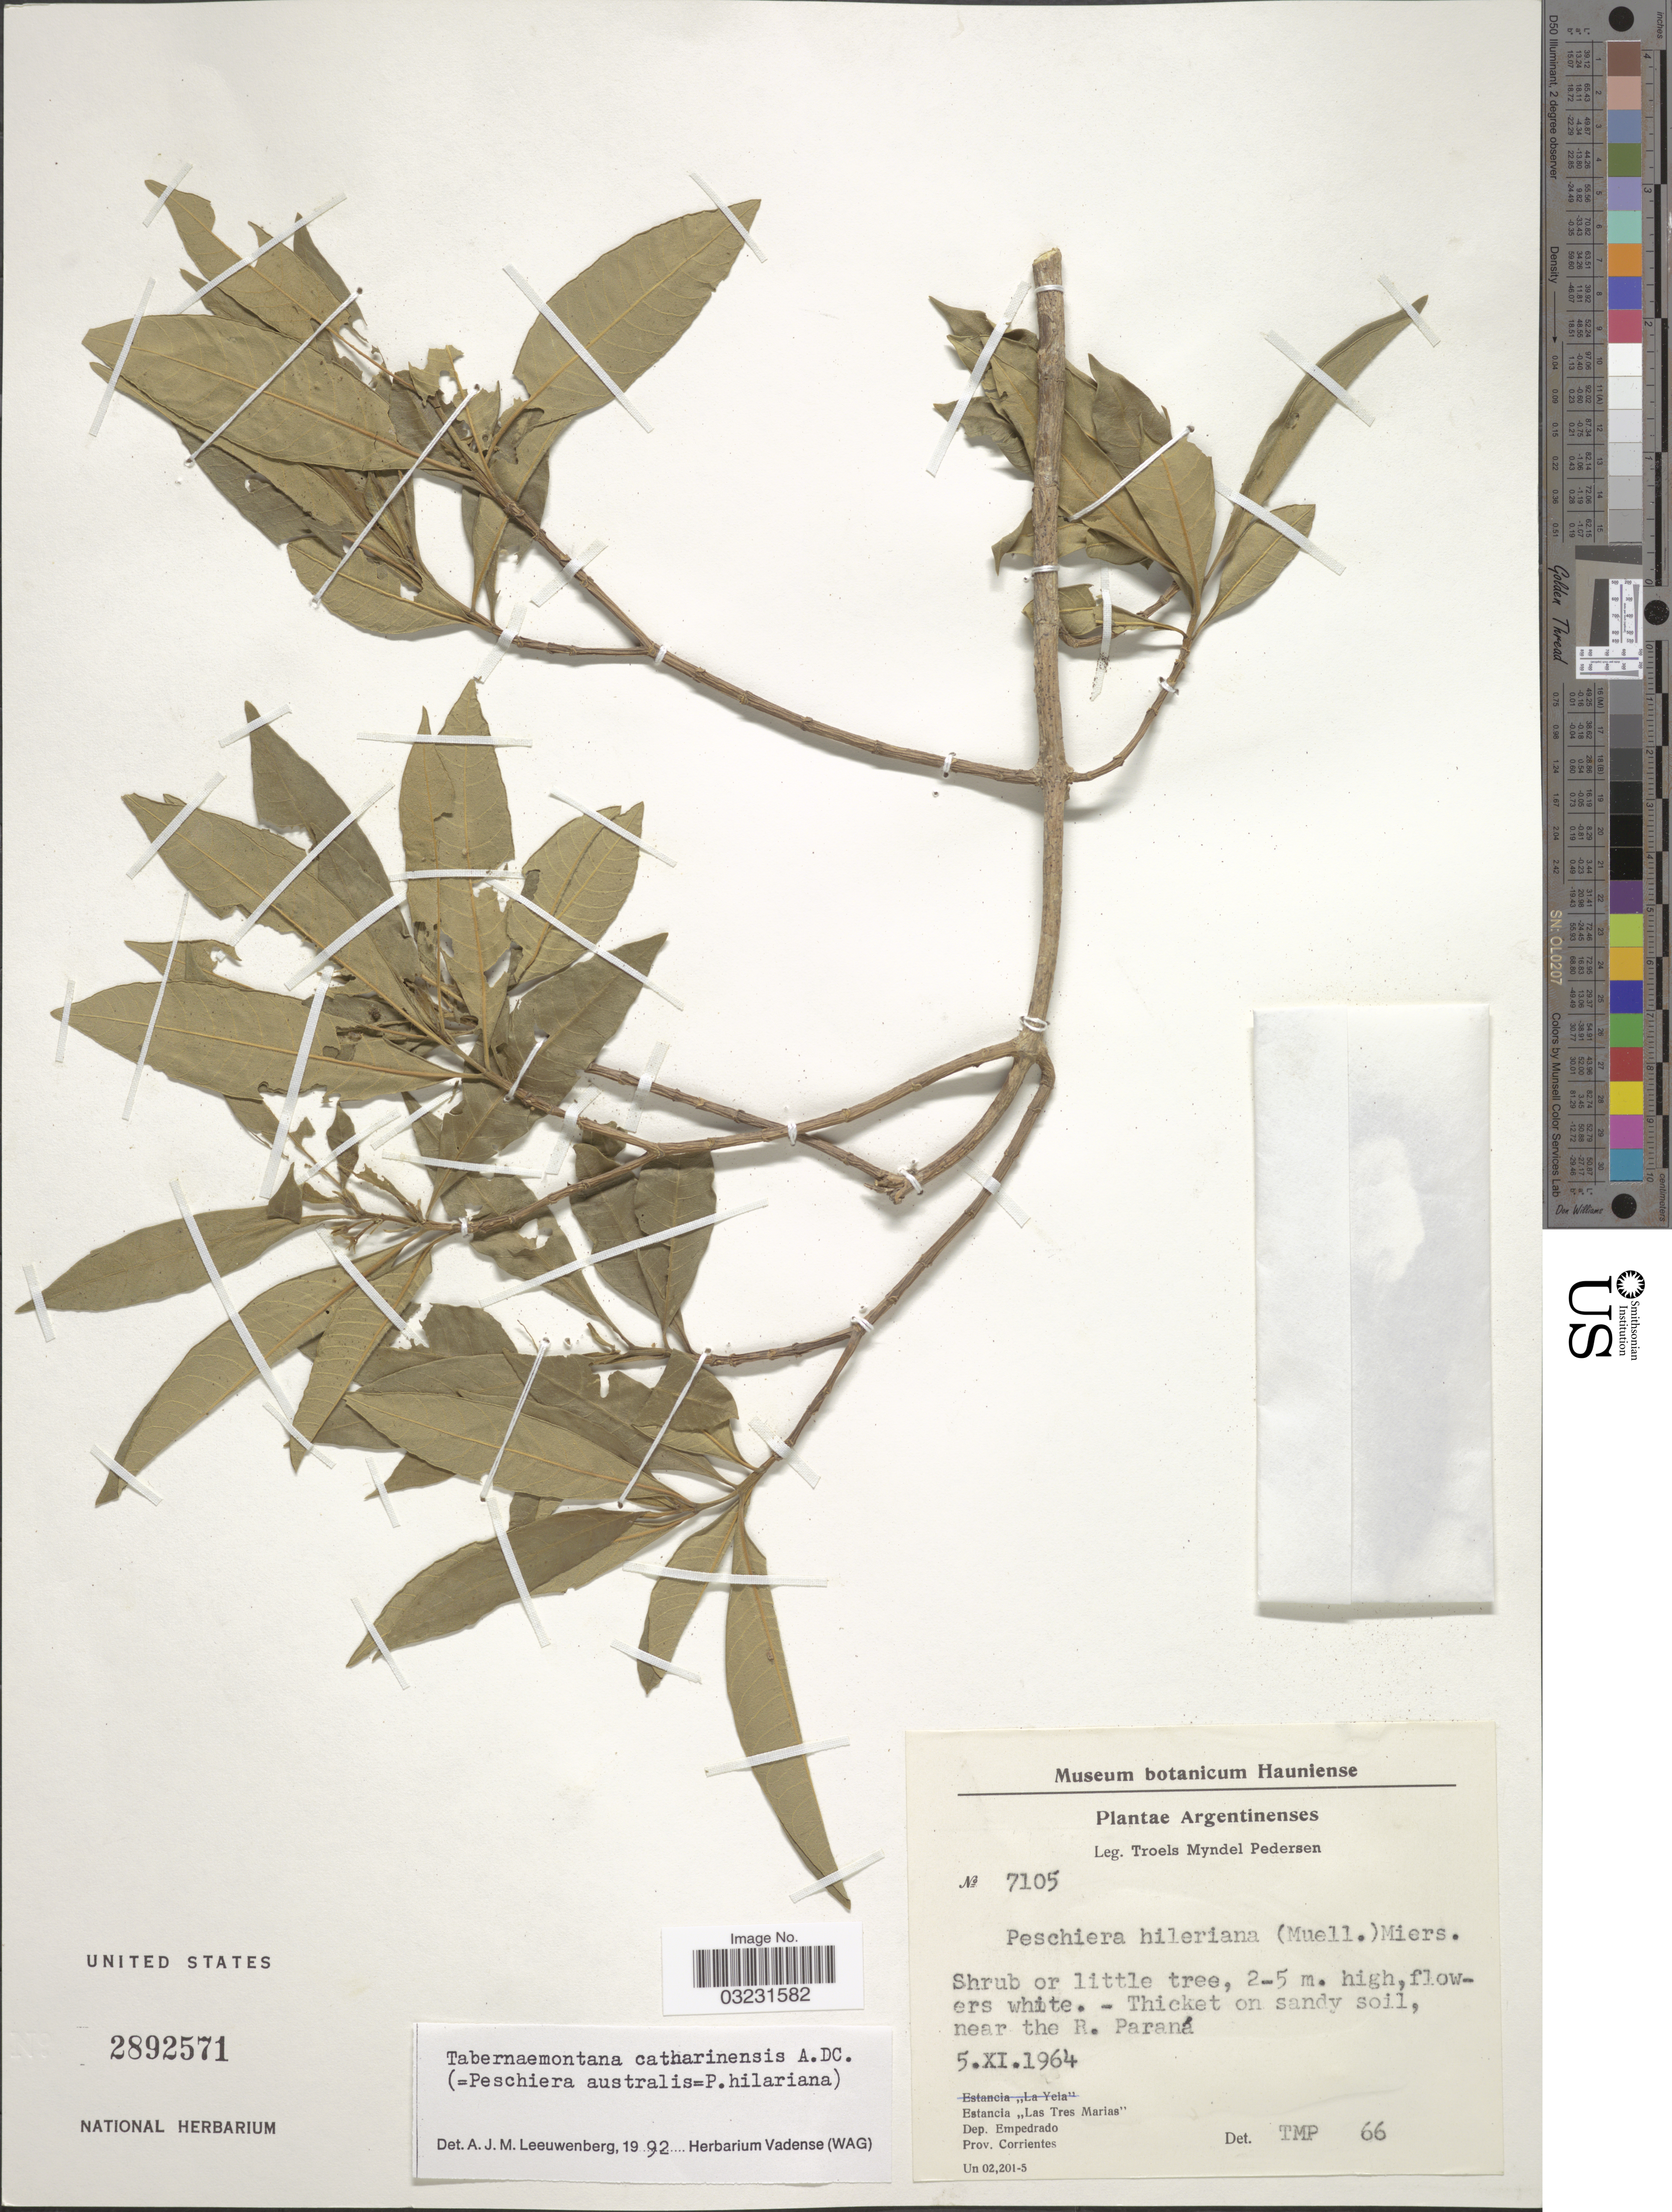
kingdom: Plantae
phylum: Tracheophyta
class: Magnoliopsida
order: Gentianales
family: Apocynaceae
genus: Tabernaemontana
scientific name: Tabernaemontana catharinensis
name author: A. DC.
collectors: T. Pederson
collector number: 7105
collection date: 1964-11-05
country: Argentina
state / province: Corrientes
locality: Estancia "Las Tres Marias". Dep. Empedrado. Near the R. Paraná.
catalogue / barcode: US 2892571